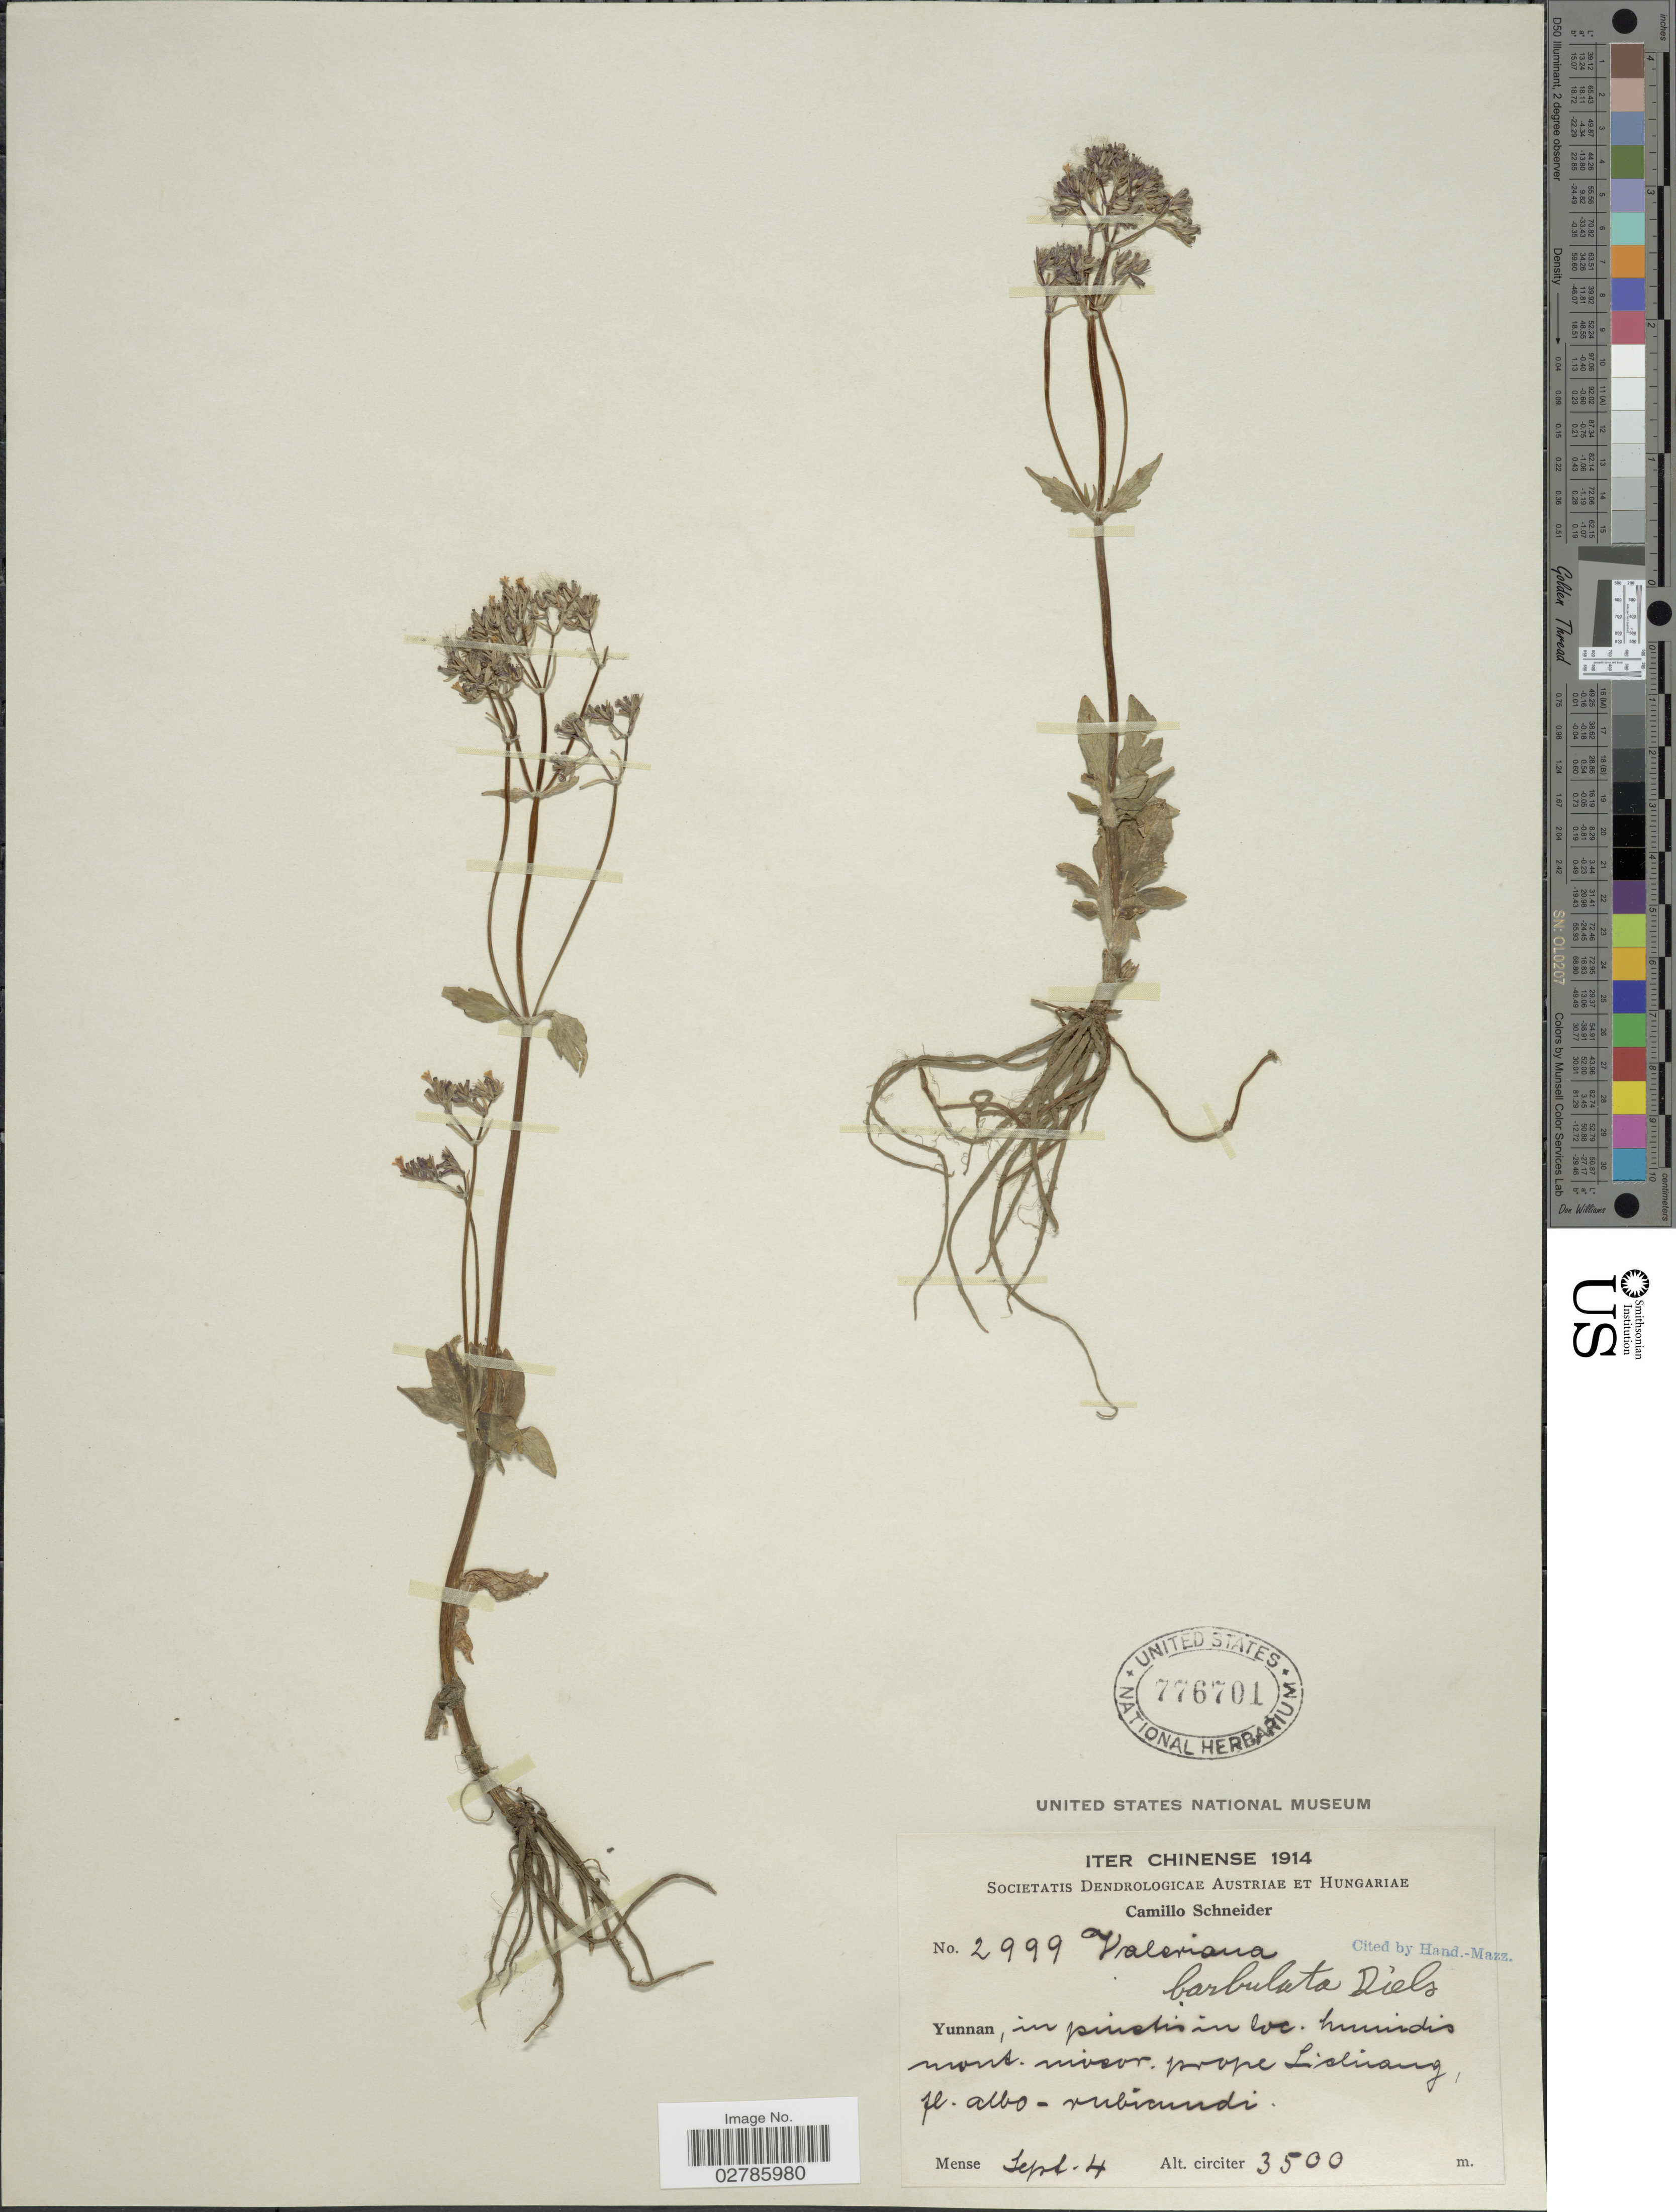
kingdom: Plantae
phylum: Tracheophyta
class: Magnoliopsida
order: Dipsacales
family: Caprifoliaceae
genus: Valeriana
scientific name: Valeriana barbulata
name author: Diels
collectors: C. K. Schneider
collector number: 2999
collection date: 1914-09-04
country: China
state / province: Yunnan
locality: In puistis in loc. humidis mont. niveor. prope Lichiang. [interpreted]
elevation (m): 3500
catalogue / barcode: US 776701